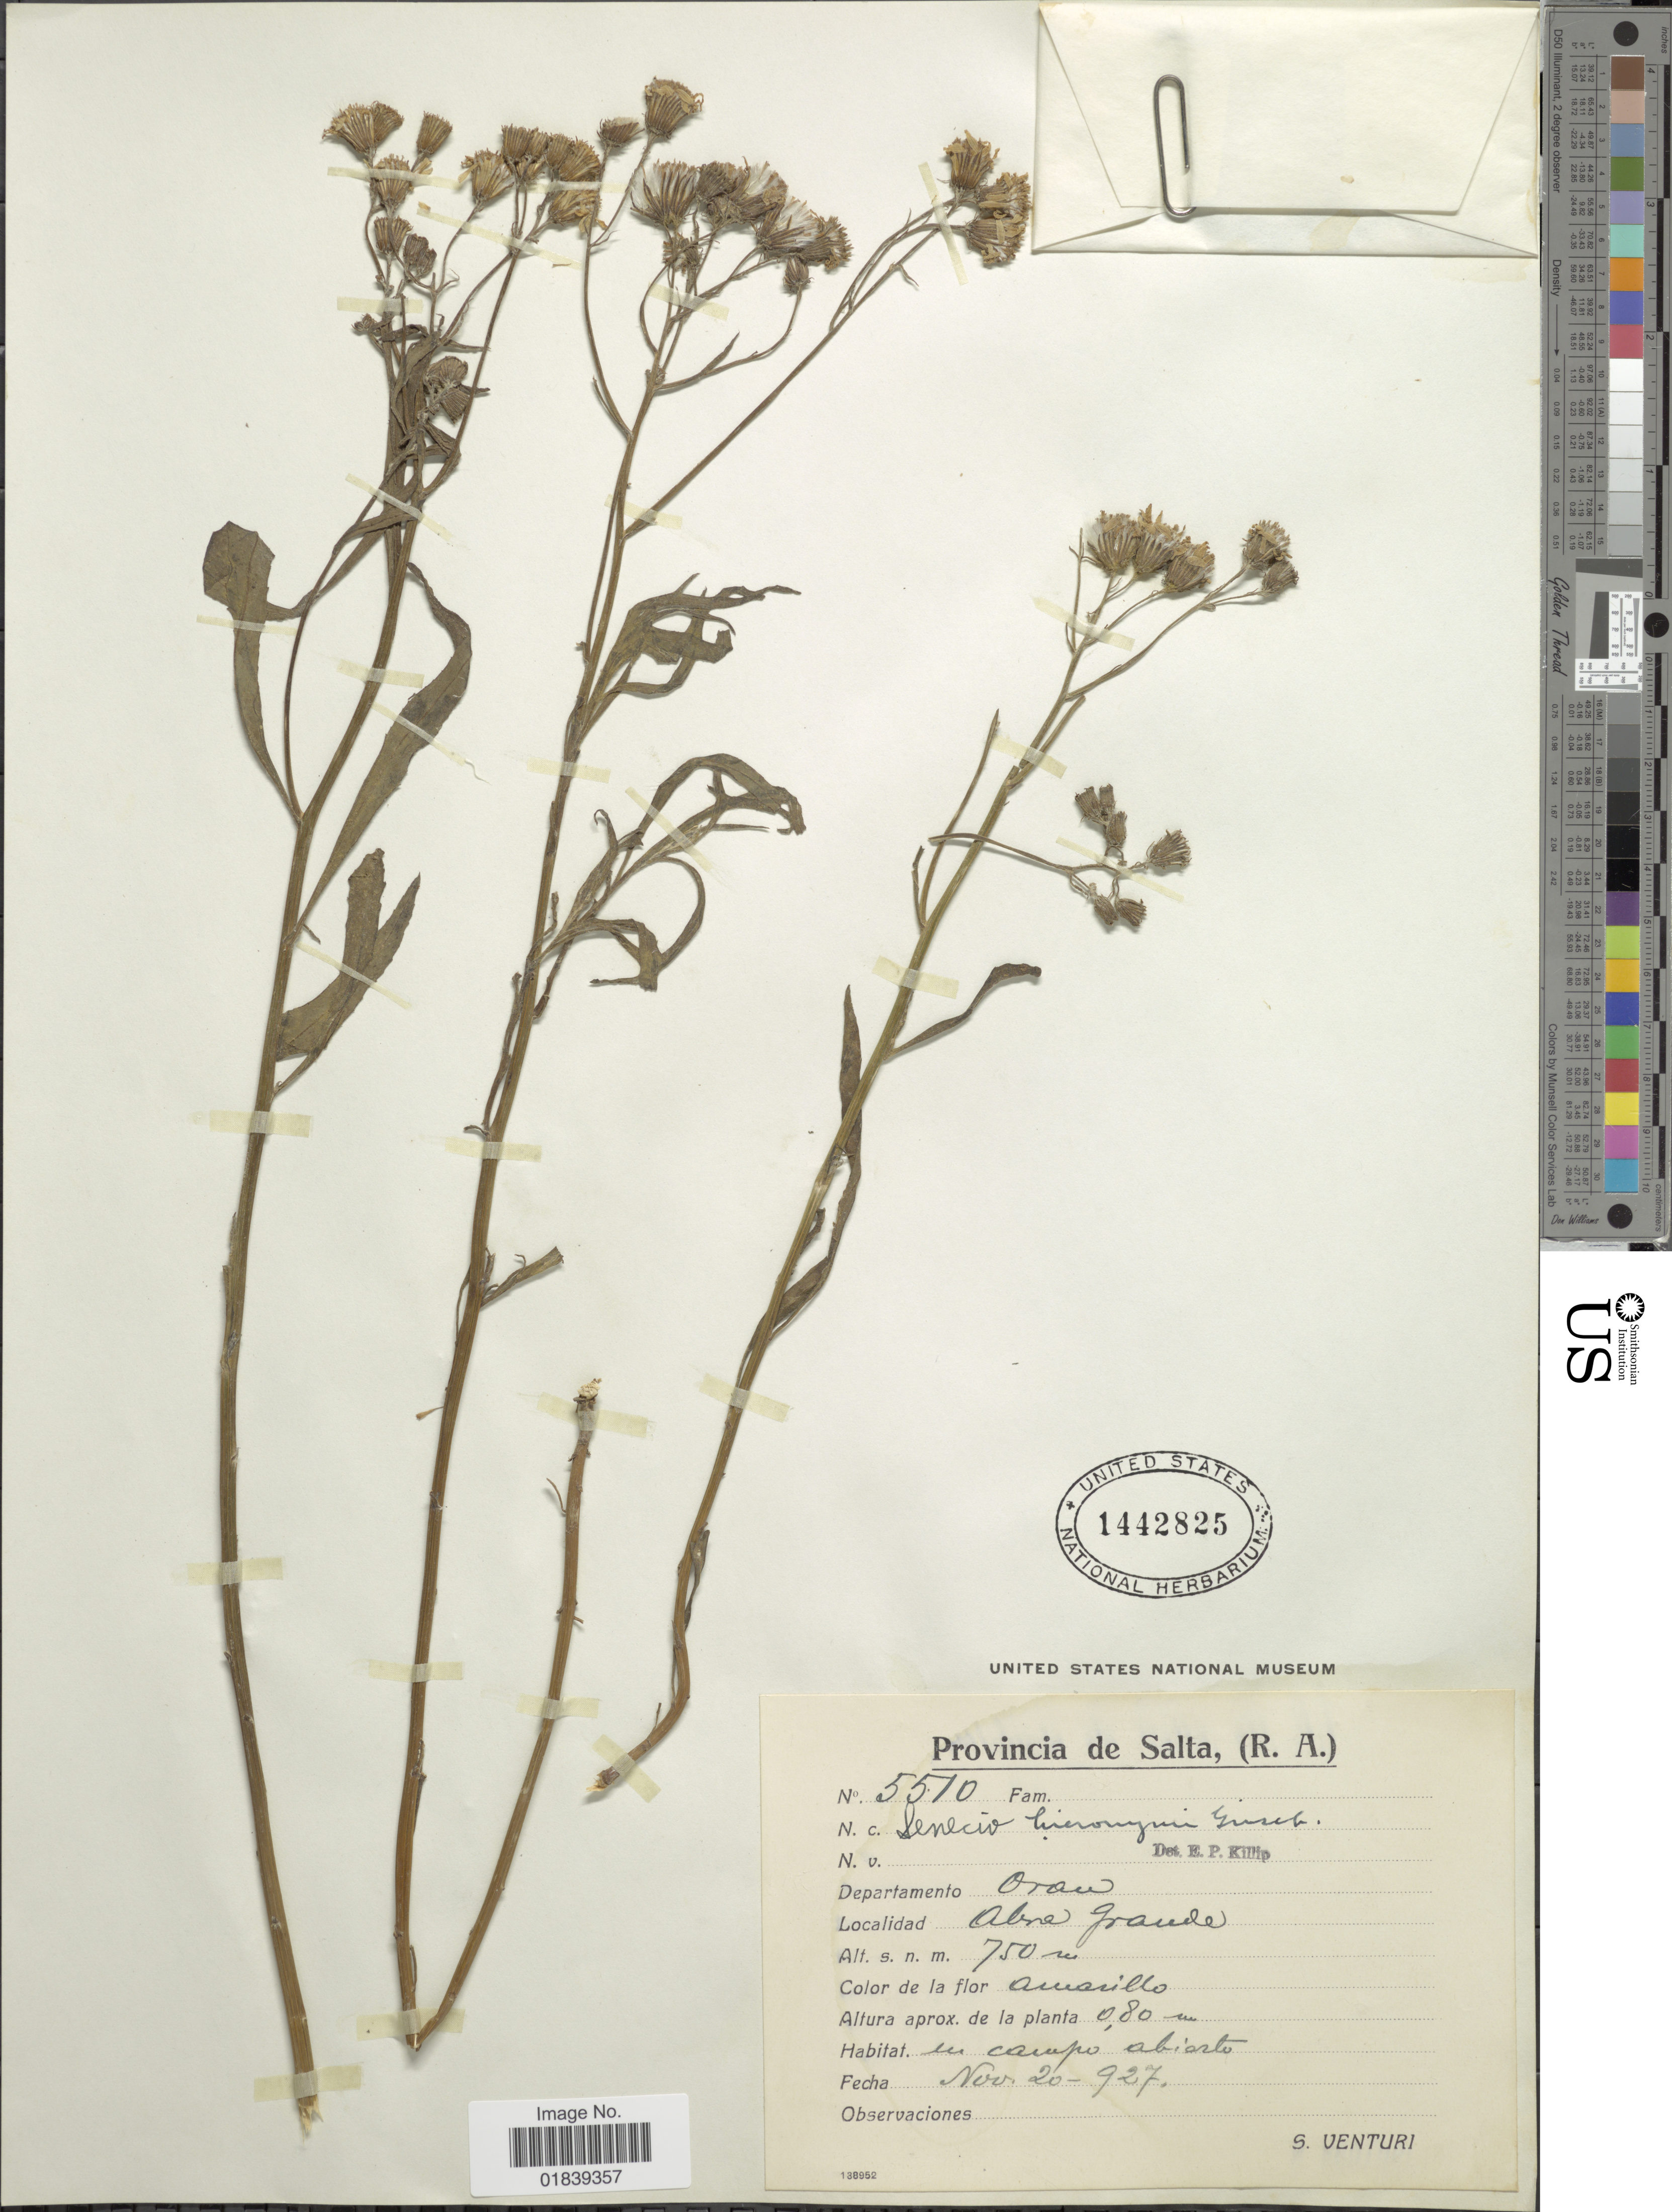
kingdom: Plantae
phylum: Tracheophyta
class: Magnoliopsida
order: Asterales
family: Asteraceae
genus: Senecio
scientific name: Senecio hieronymi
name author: Griseb.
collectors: S. Venturi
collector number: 5510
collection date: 1927-11-20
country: Argentina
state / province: Salta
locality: Abra Grande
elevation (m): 750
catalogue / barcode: US 1442825